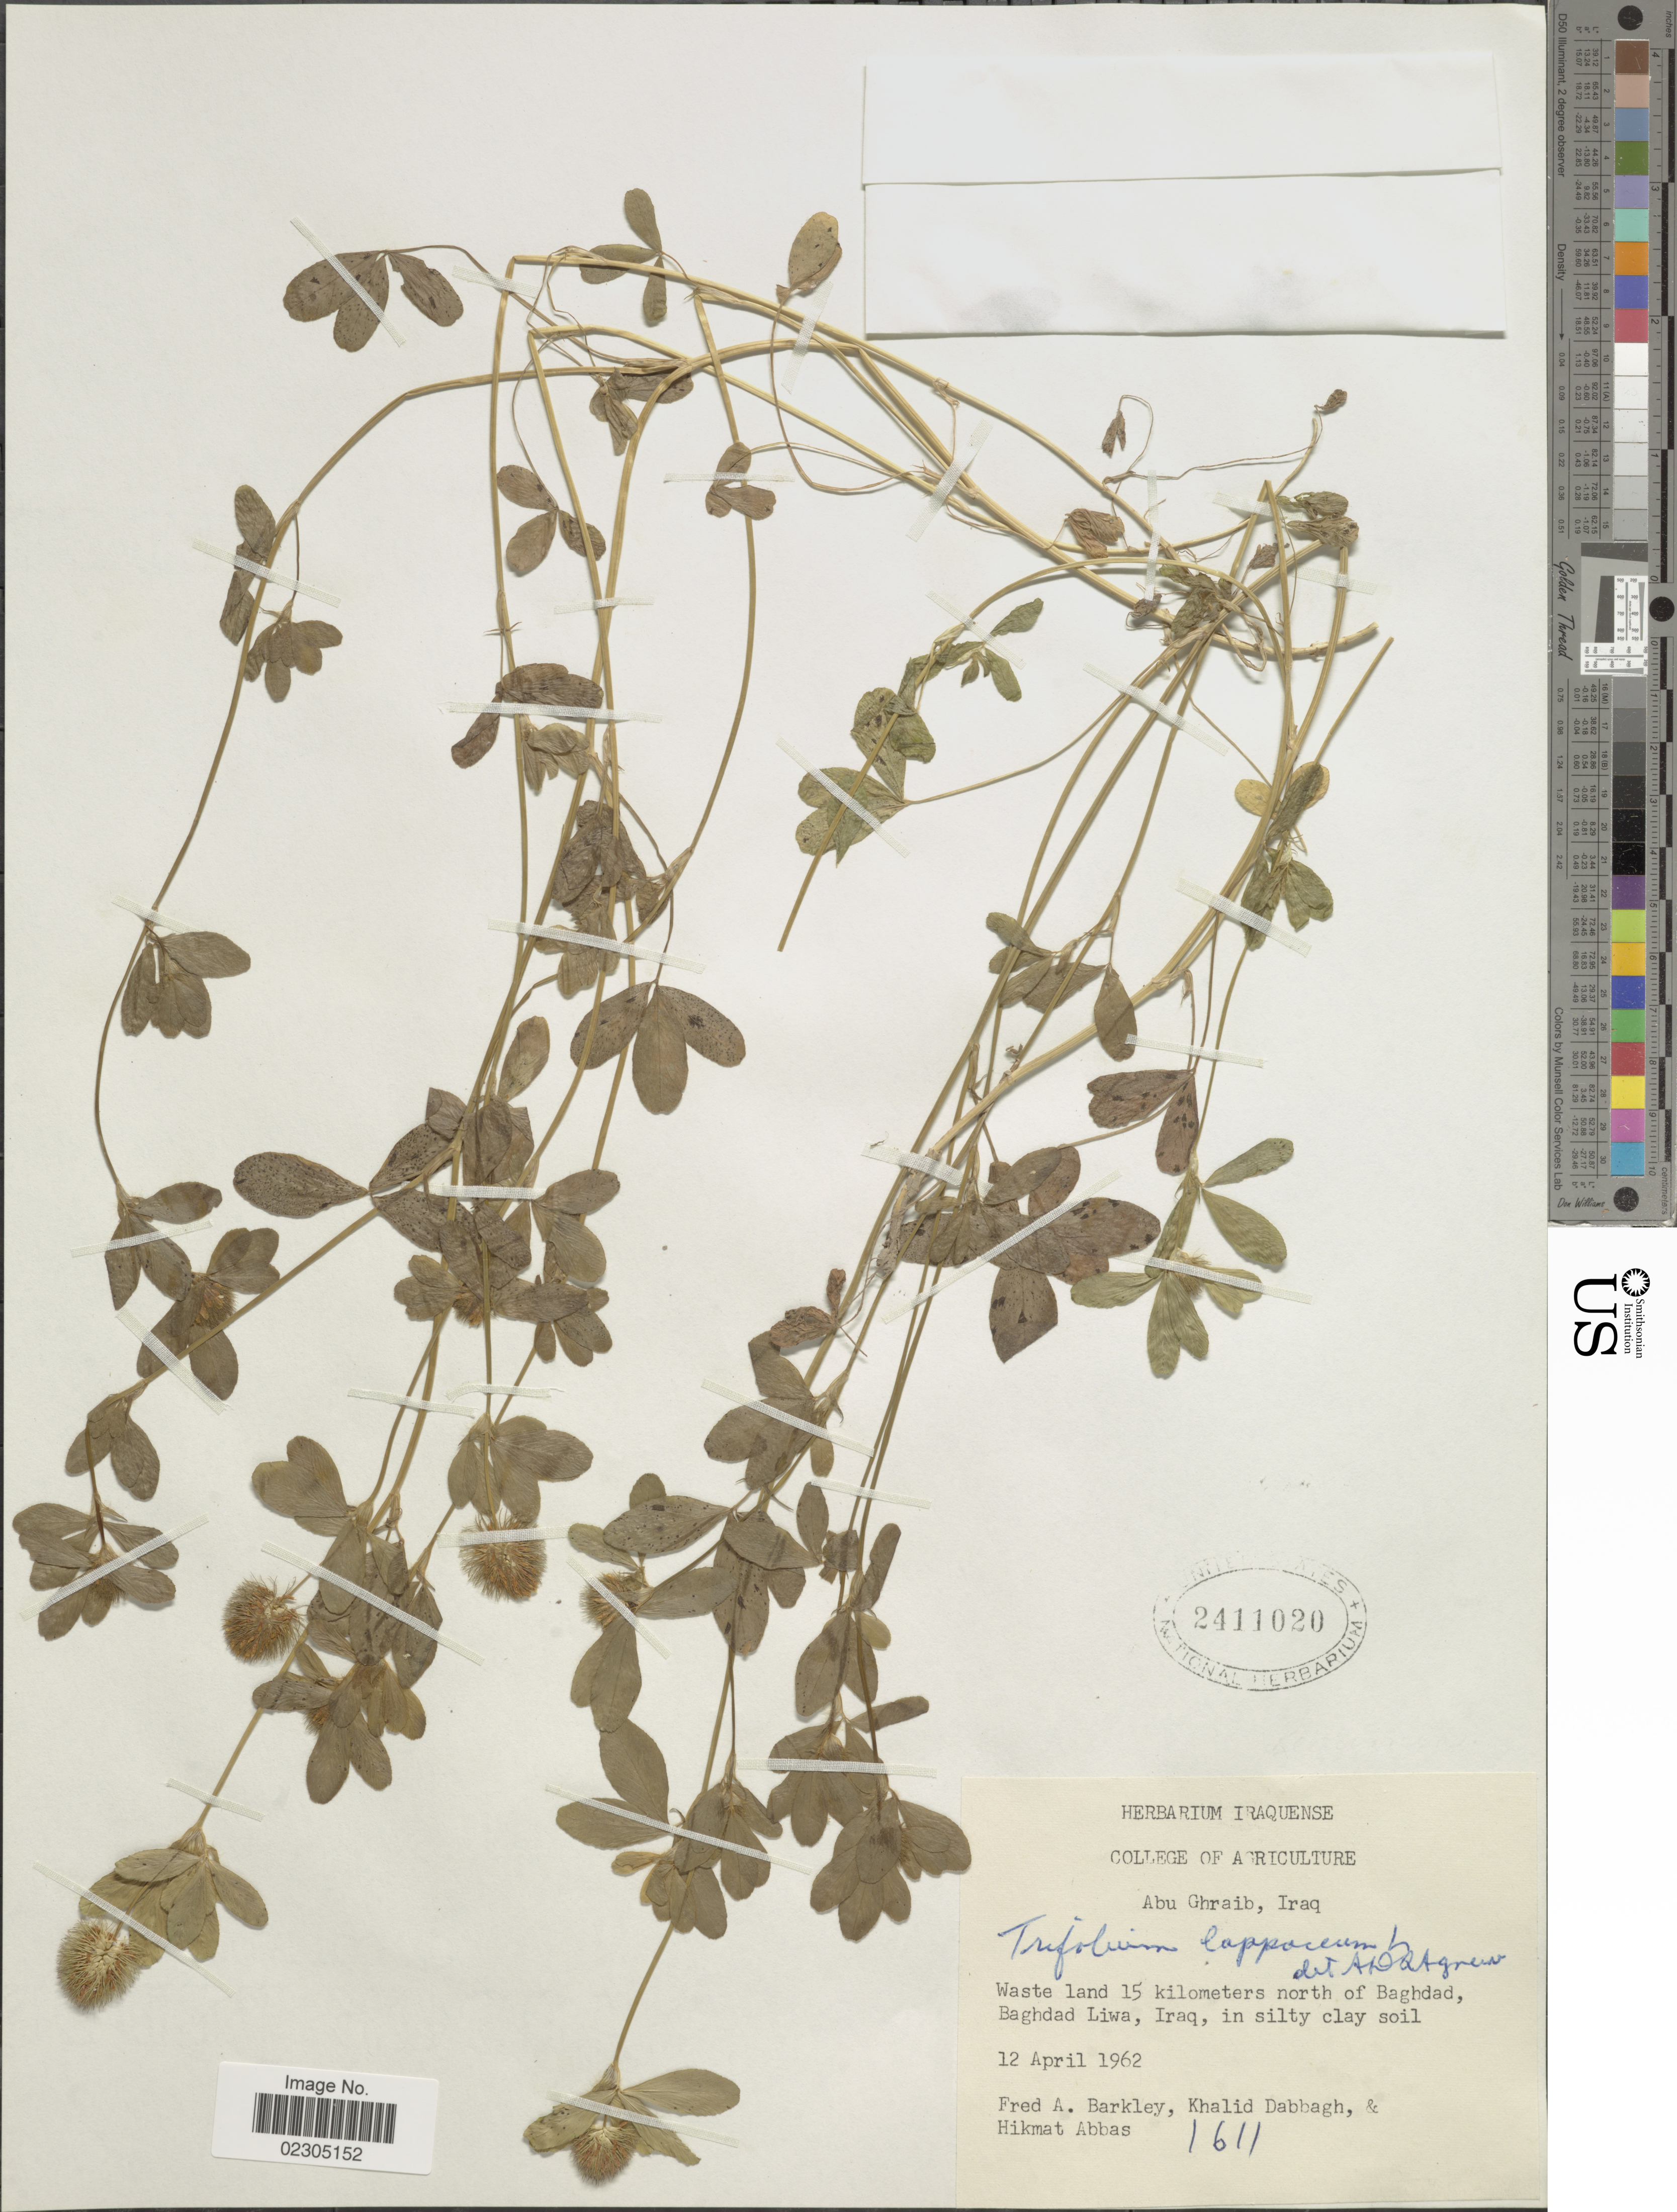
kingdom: Plantae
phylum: Tracheophyta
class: Magnoliopsida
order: Fabales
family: Fabaceae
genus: Trifolium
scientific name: Trifolium lappaceum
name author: L.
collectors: F. A. Barkley, K. Dabbagh & H. Abbas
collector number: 1611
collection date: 1962-04-12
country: Iraq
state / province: Baghdad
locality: Waste land 15 kilometers north of Baghdad, Baghdad Liwa.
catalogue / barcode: US 2411020